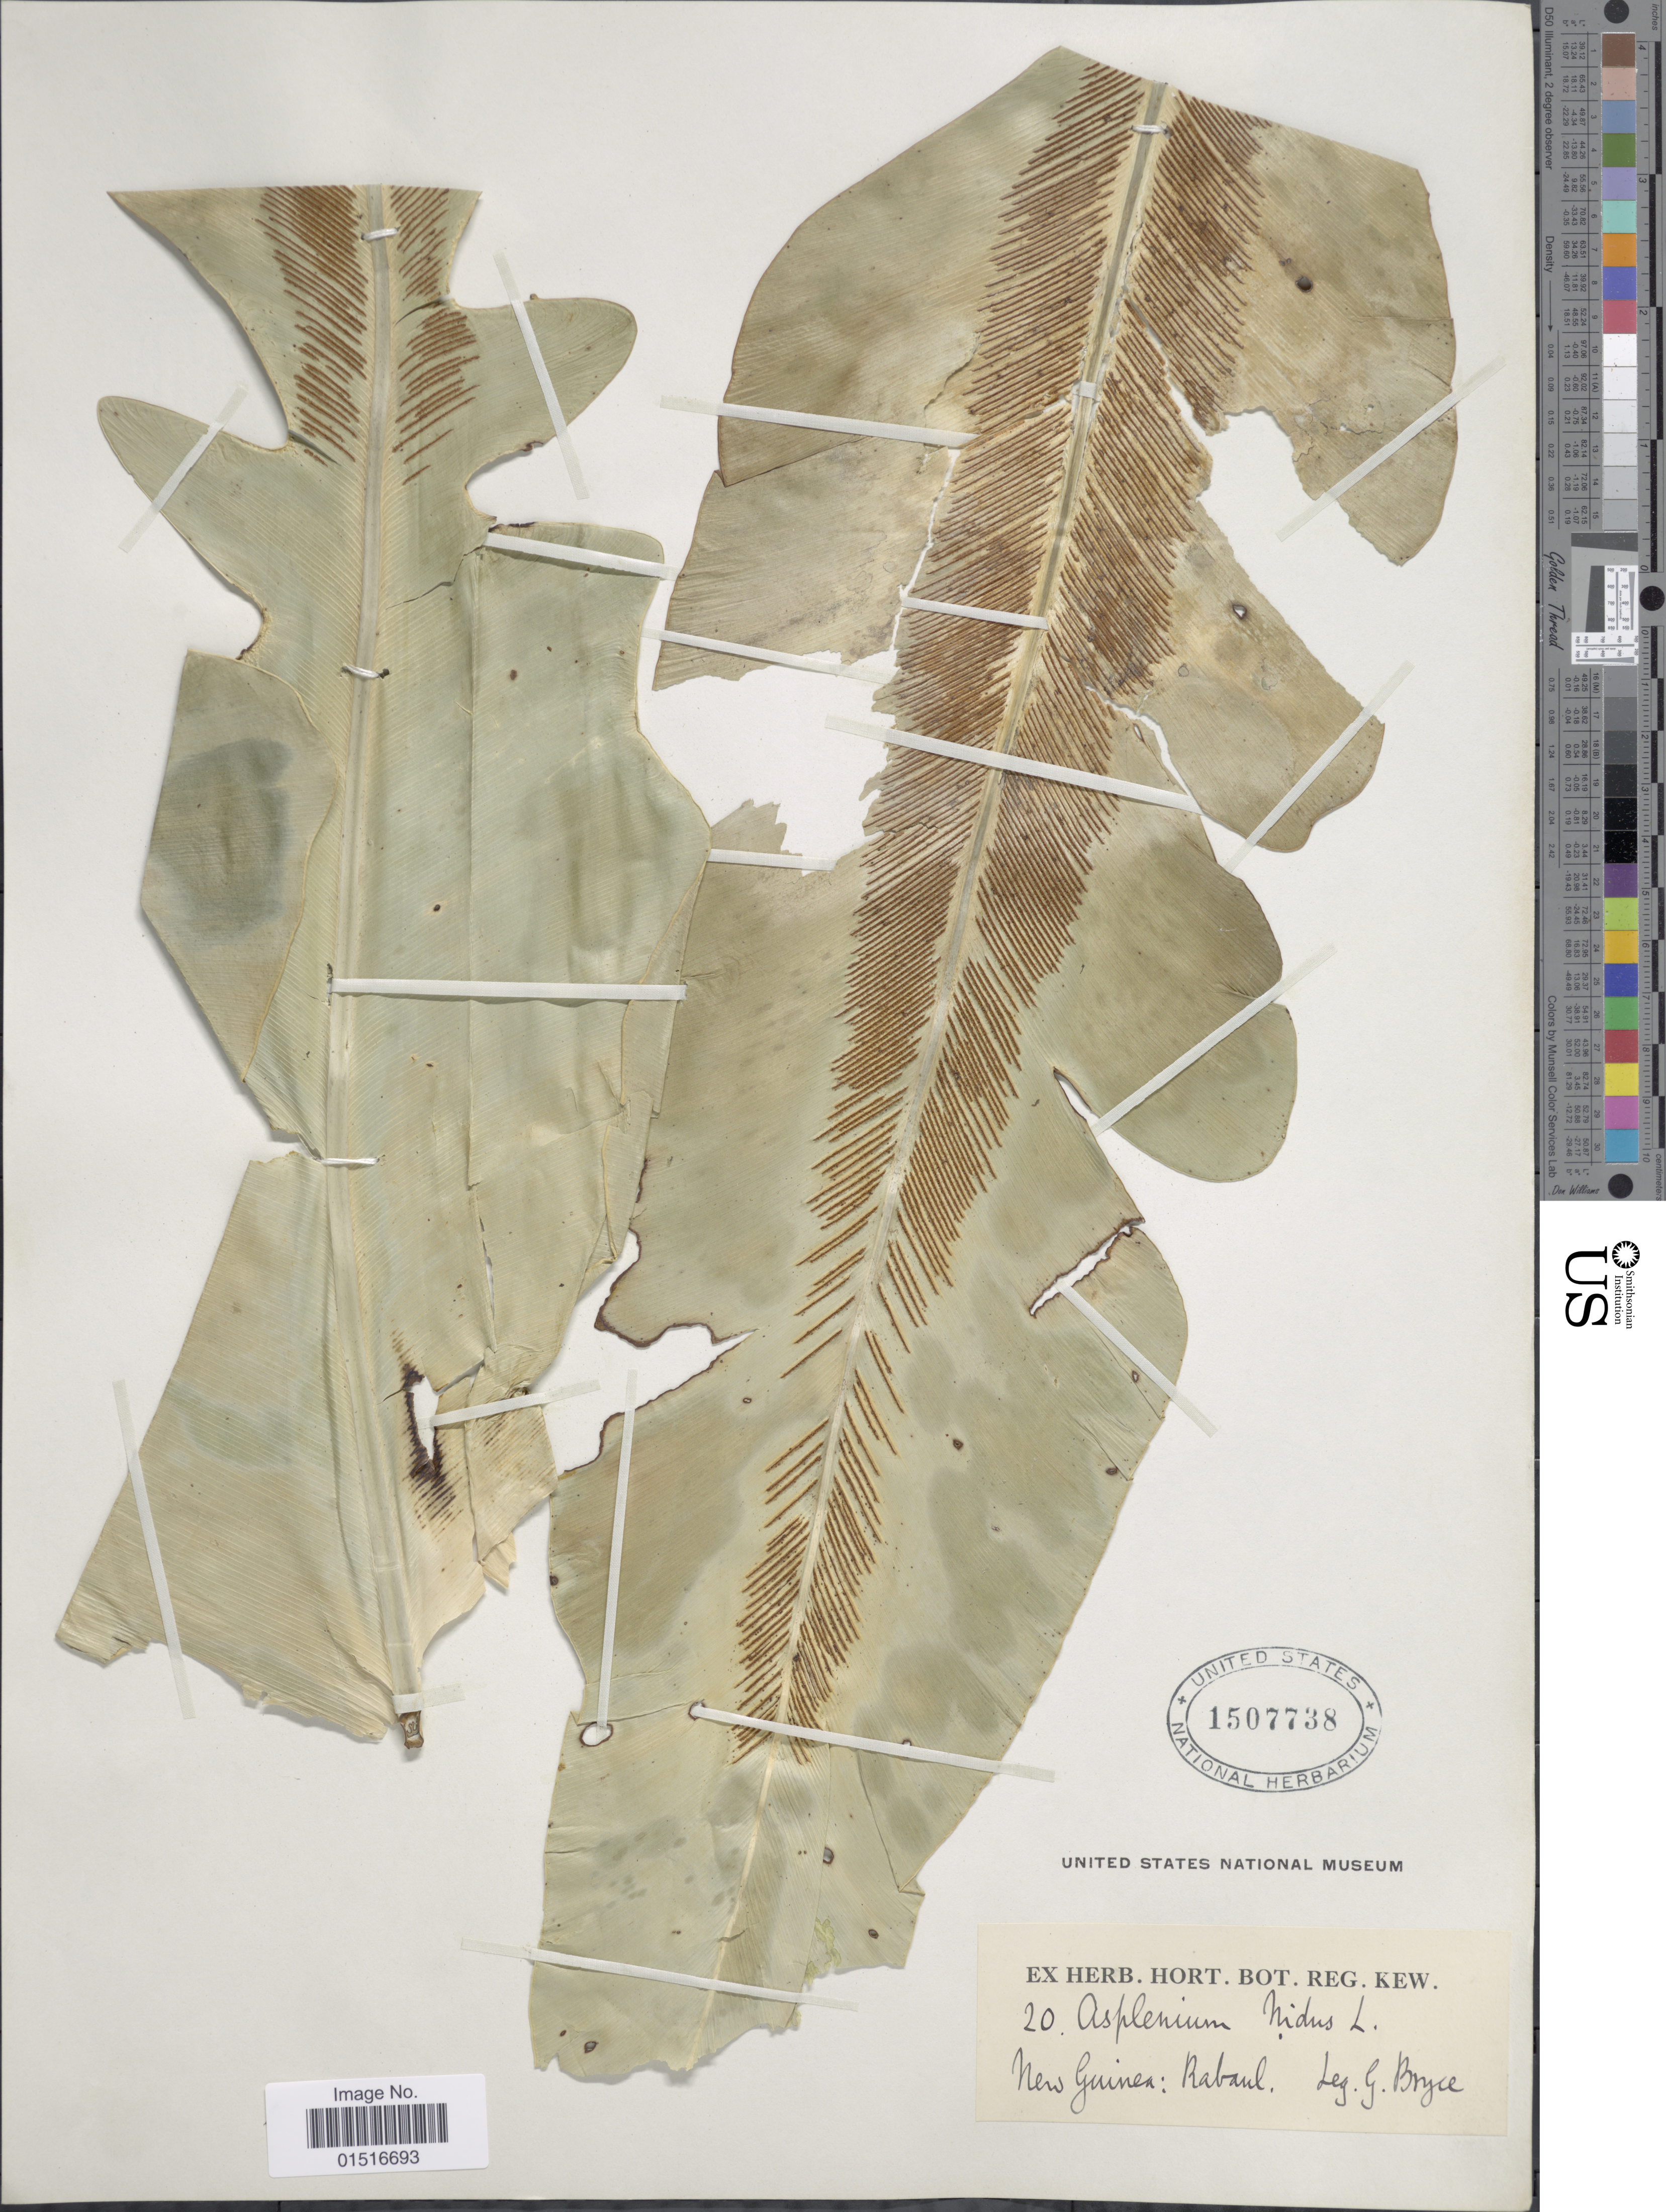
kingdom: Plantae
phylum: Tracheophyta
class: Polypodiopsida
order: Polypodiales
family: Aspleniaceae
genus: Asplenium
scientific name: Asplenium nidus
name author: L.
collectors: G. Bryce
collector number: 20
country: Papua New Guinea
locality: New Guinea, Rabaul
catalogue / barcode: US 1507738